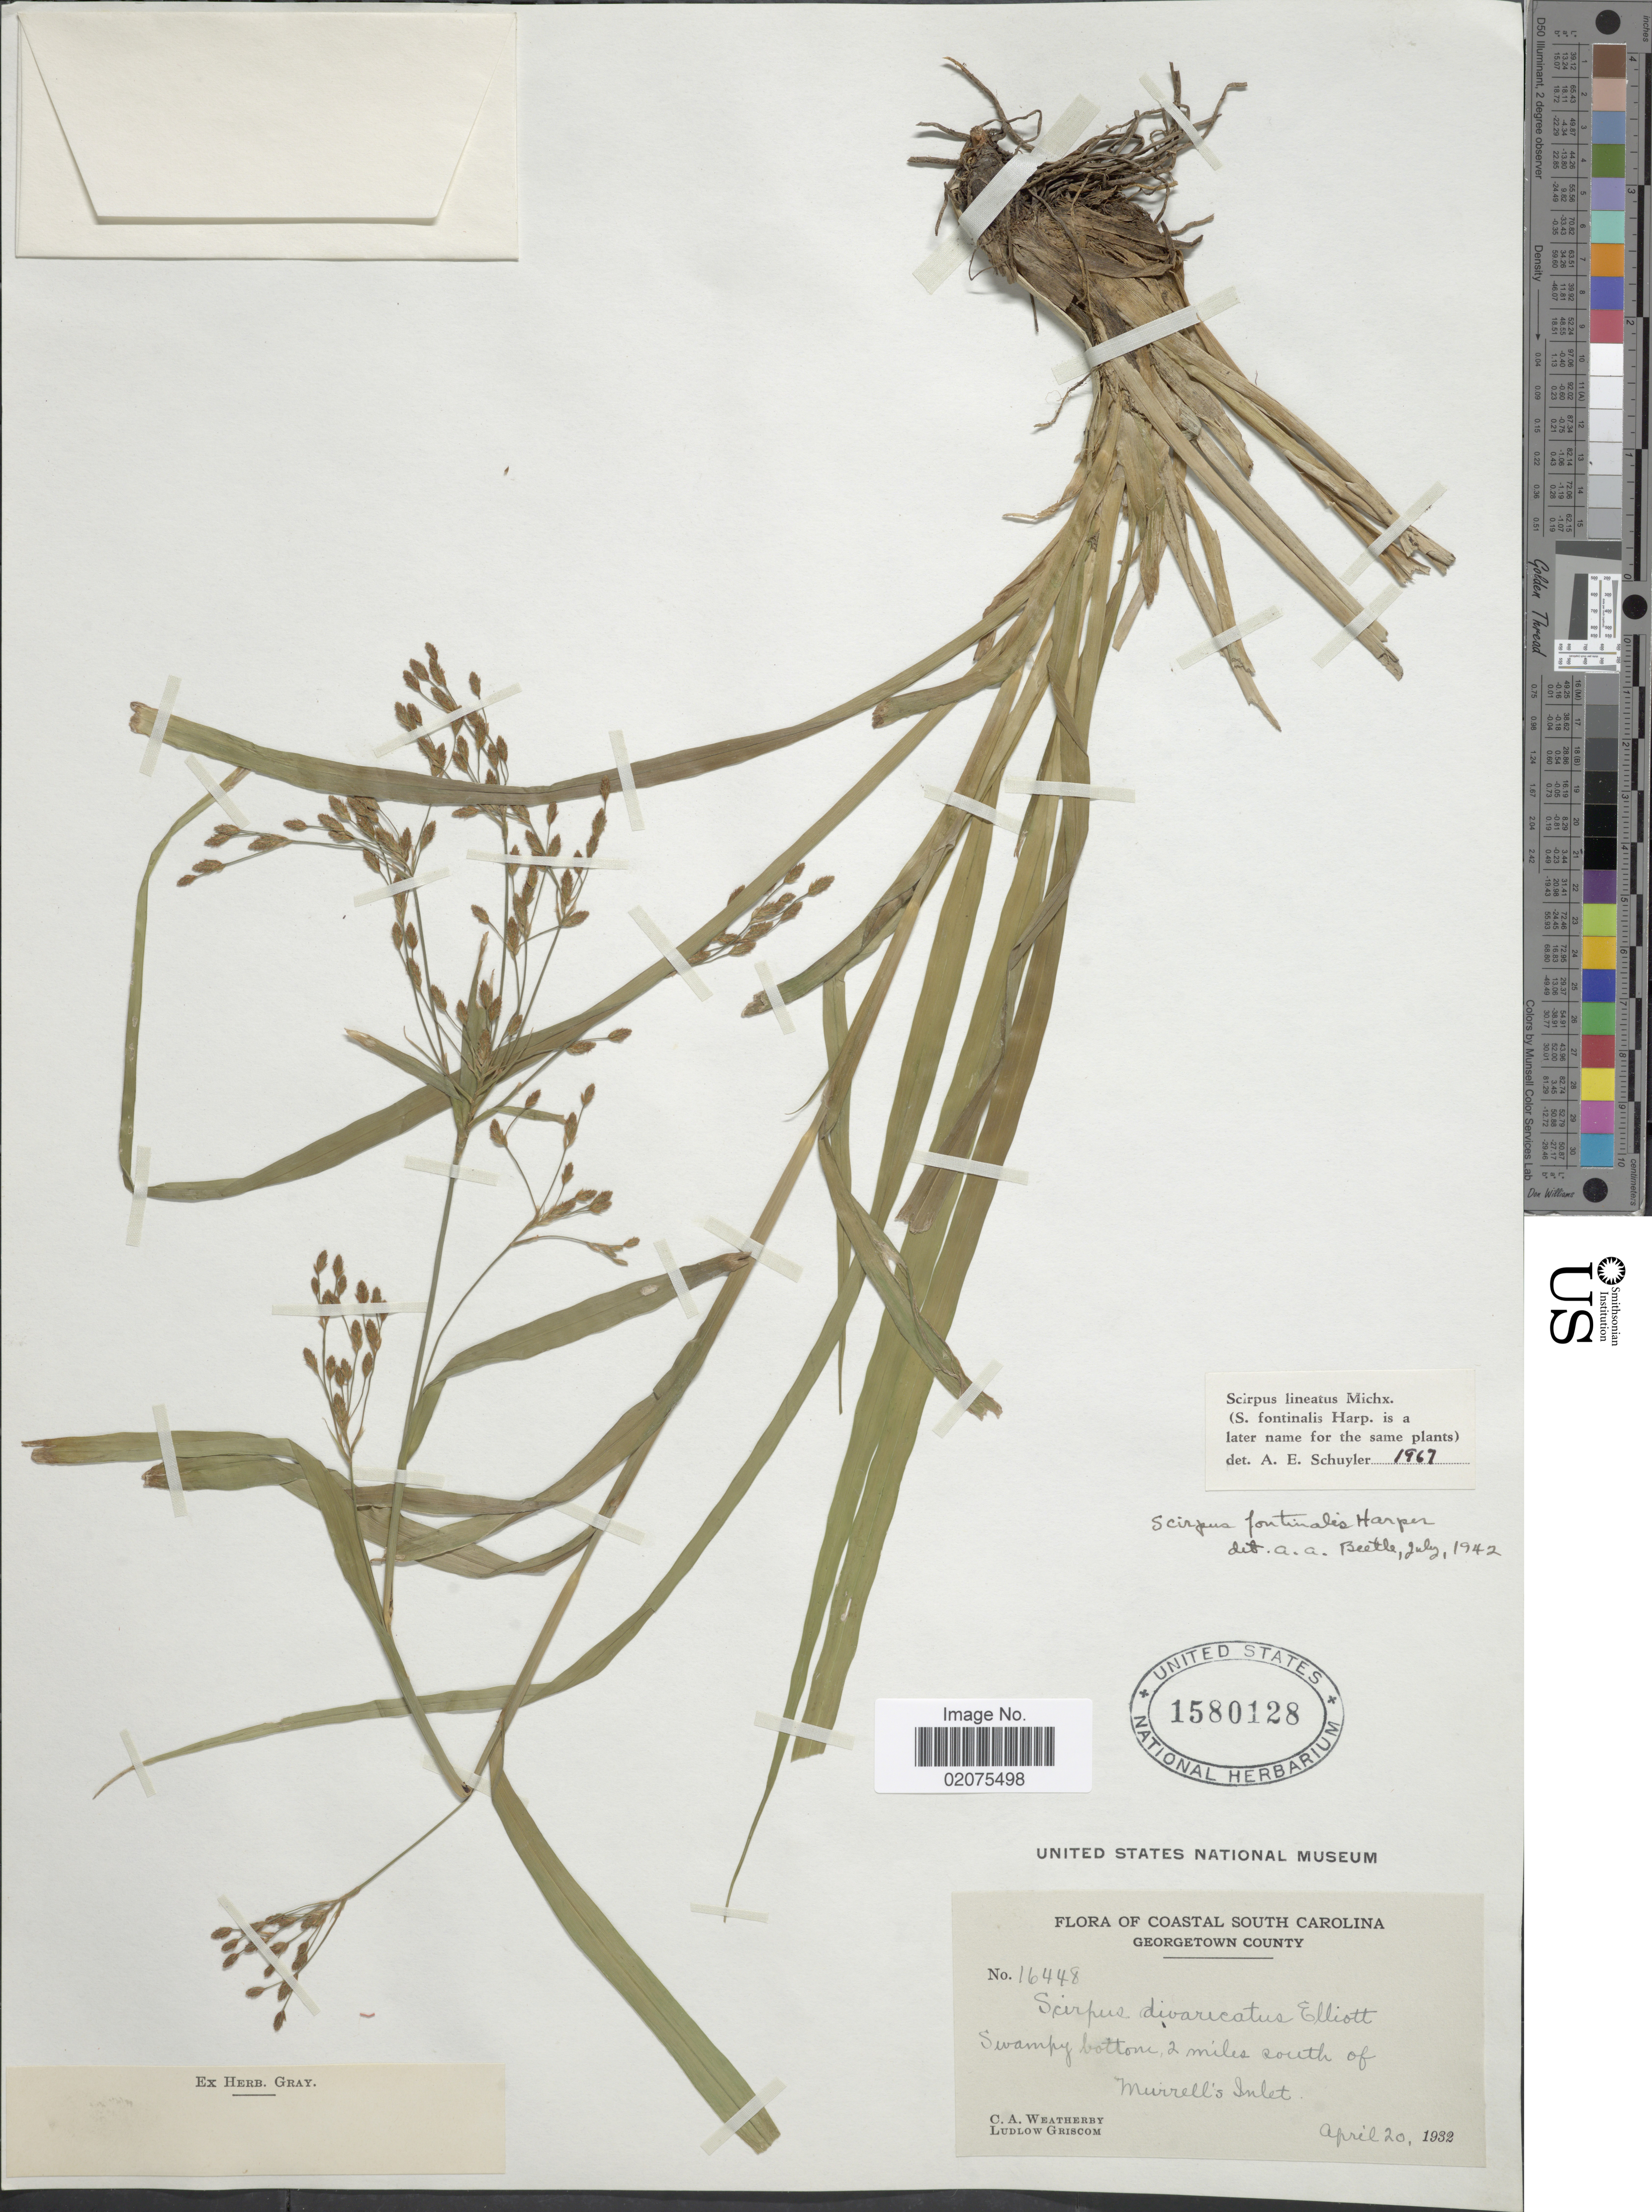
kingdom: Plantae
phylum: Tracheophyta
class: Liliopsida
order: Poales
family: Cyperaceae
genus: Scirpus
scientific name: Scirpus lineatus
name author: Michx.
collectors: C. A. Weatherby & L. Griscom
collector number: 16448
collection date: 1932-04-20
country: United States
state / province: South Carolina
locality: Coastal South Carolina. Georgetown County. Swampy bottom, 2 miles south of Murrell's Inlet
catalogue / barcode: US 1580128